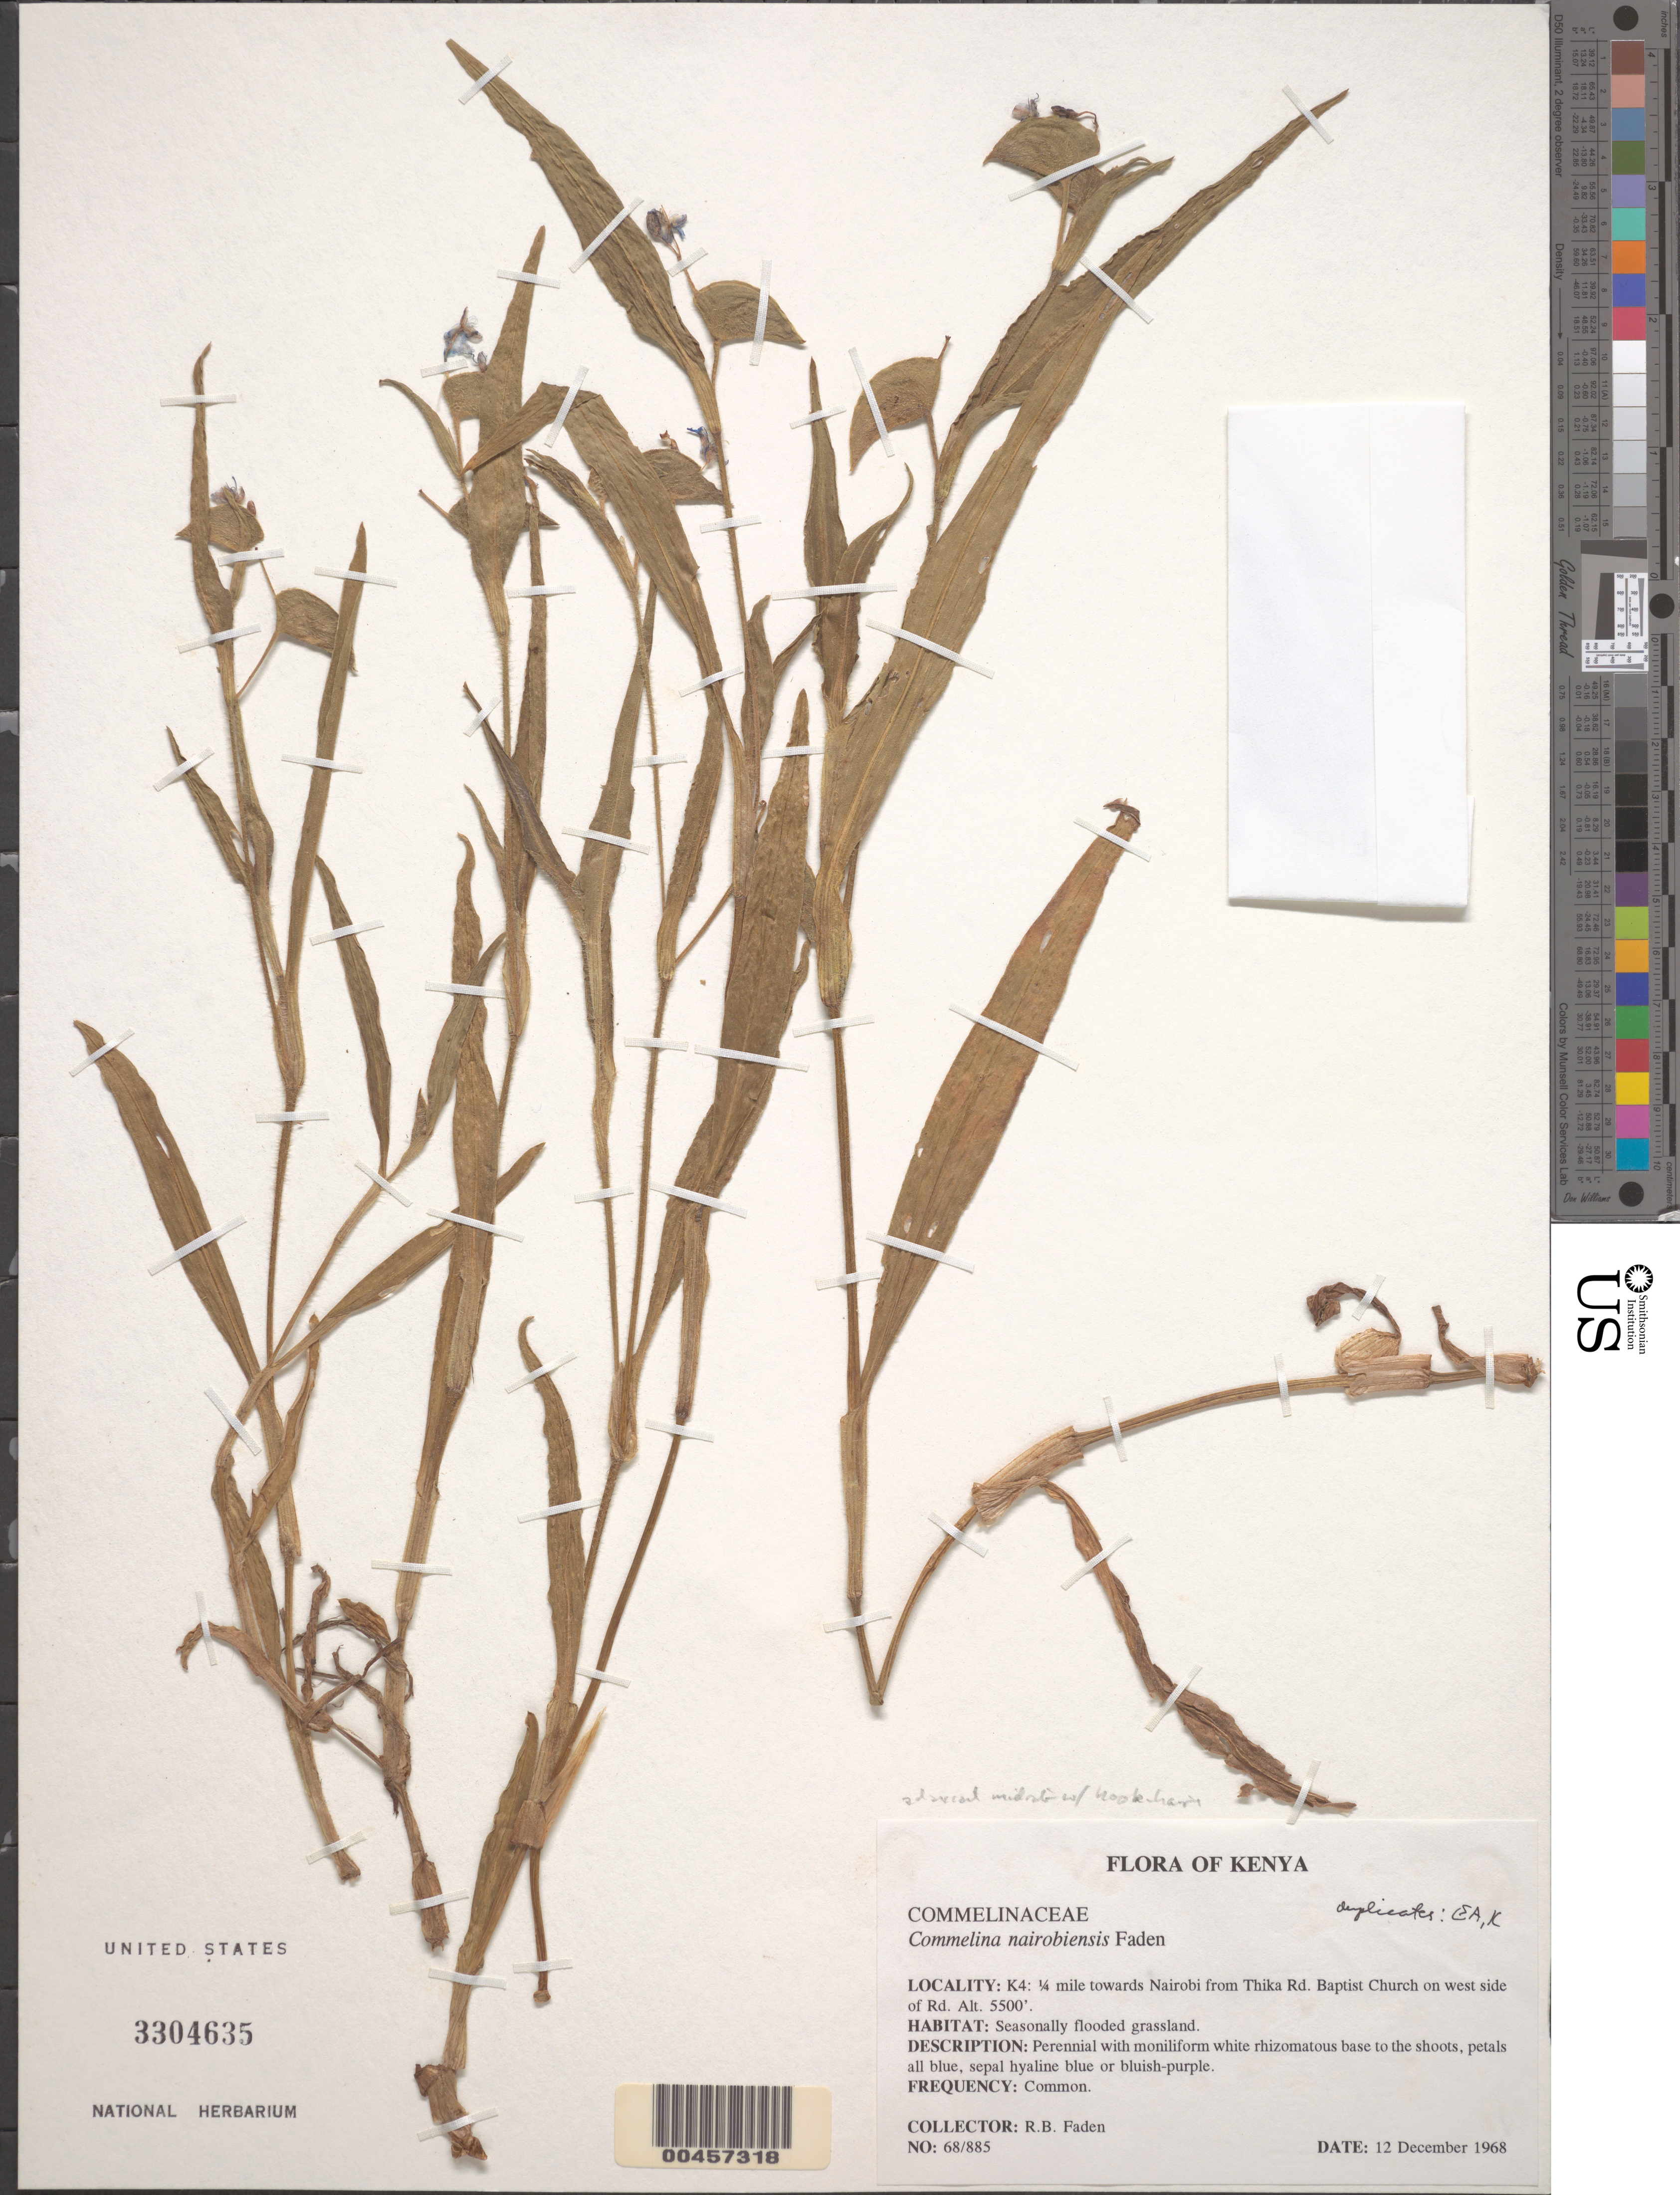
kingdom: Plantae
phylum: Tracheophyta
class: Liliopsida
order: Commelinales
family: Commelinaceae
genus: Commelina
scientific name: Commelina nairobiensis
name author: Faden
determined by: Faden, Robert B., (US), Smithsonian Institution - National Museum of Natural History (UNITED STATES)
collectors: R. B. Faden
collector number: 68/885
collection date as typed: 12 Dec 1968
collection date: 1968-12-12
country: Kenya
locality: Naroabi to thika road baptist church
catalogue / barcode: US 3304635